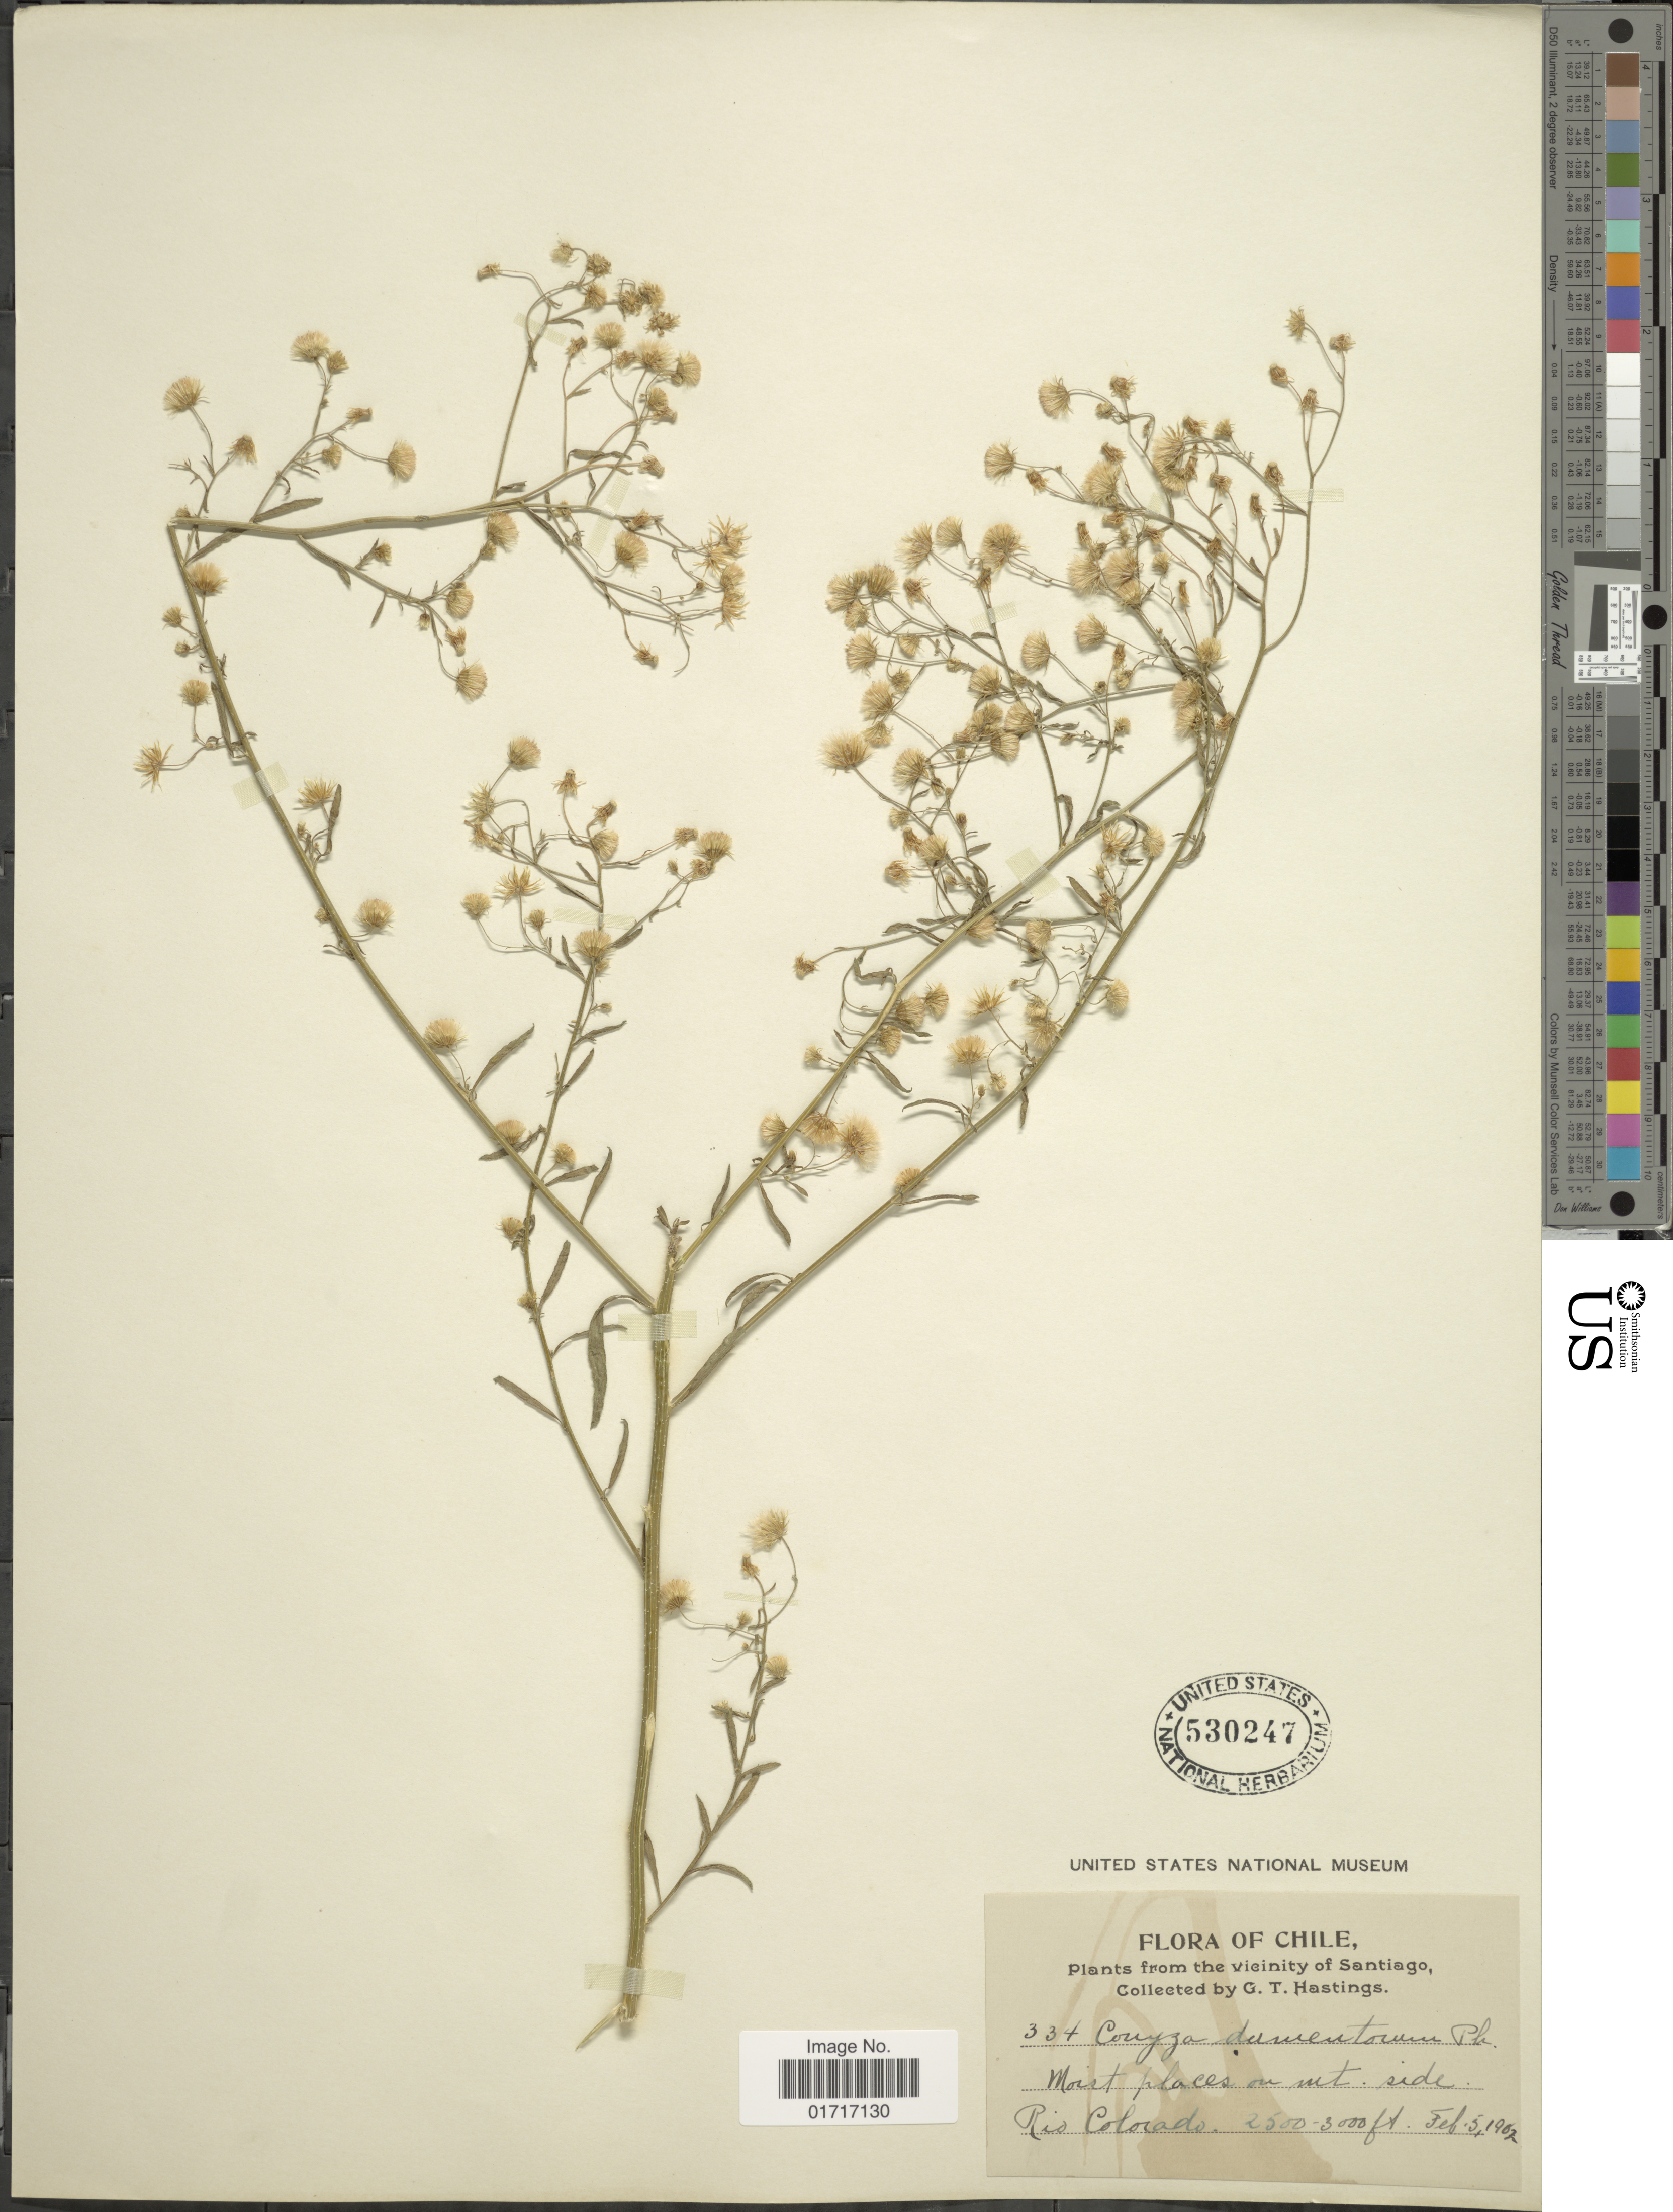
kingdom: Plantae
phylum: Tracheophyta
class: Magnoliopsida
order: Asterales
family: Asteraceae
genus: Conyza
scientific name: Conyza dumetorum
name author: Phil.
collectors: G. Hastings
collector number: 334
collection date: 1962-02-05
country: Chile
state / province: Región Metropolitana (RM)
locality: Vicinity of Santiago, Chile. Rio Colorado.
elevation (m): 762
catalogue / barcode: US 530247